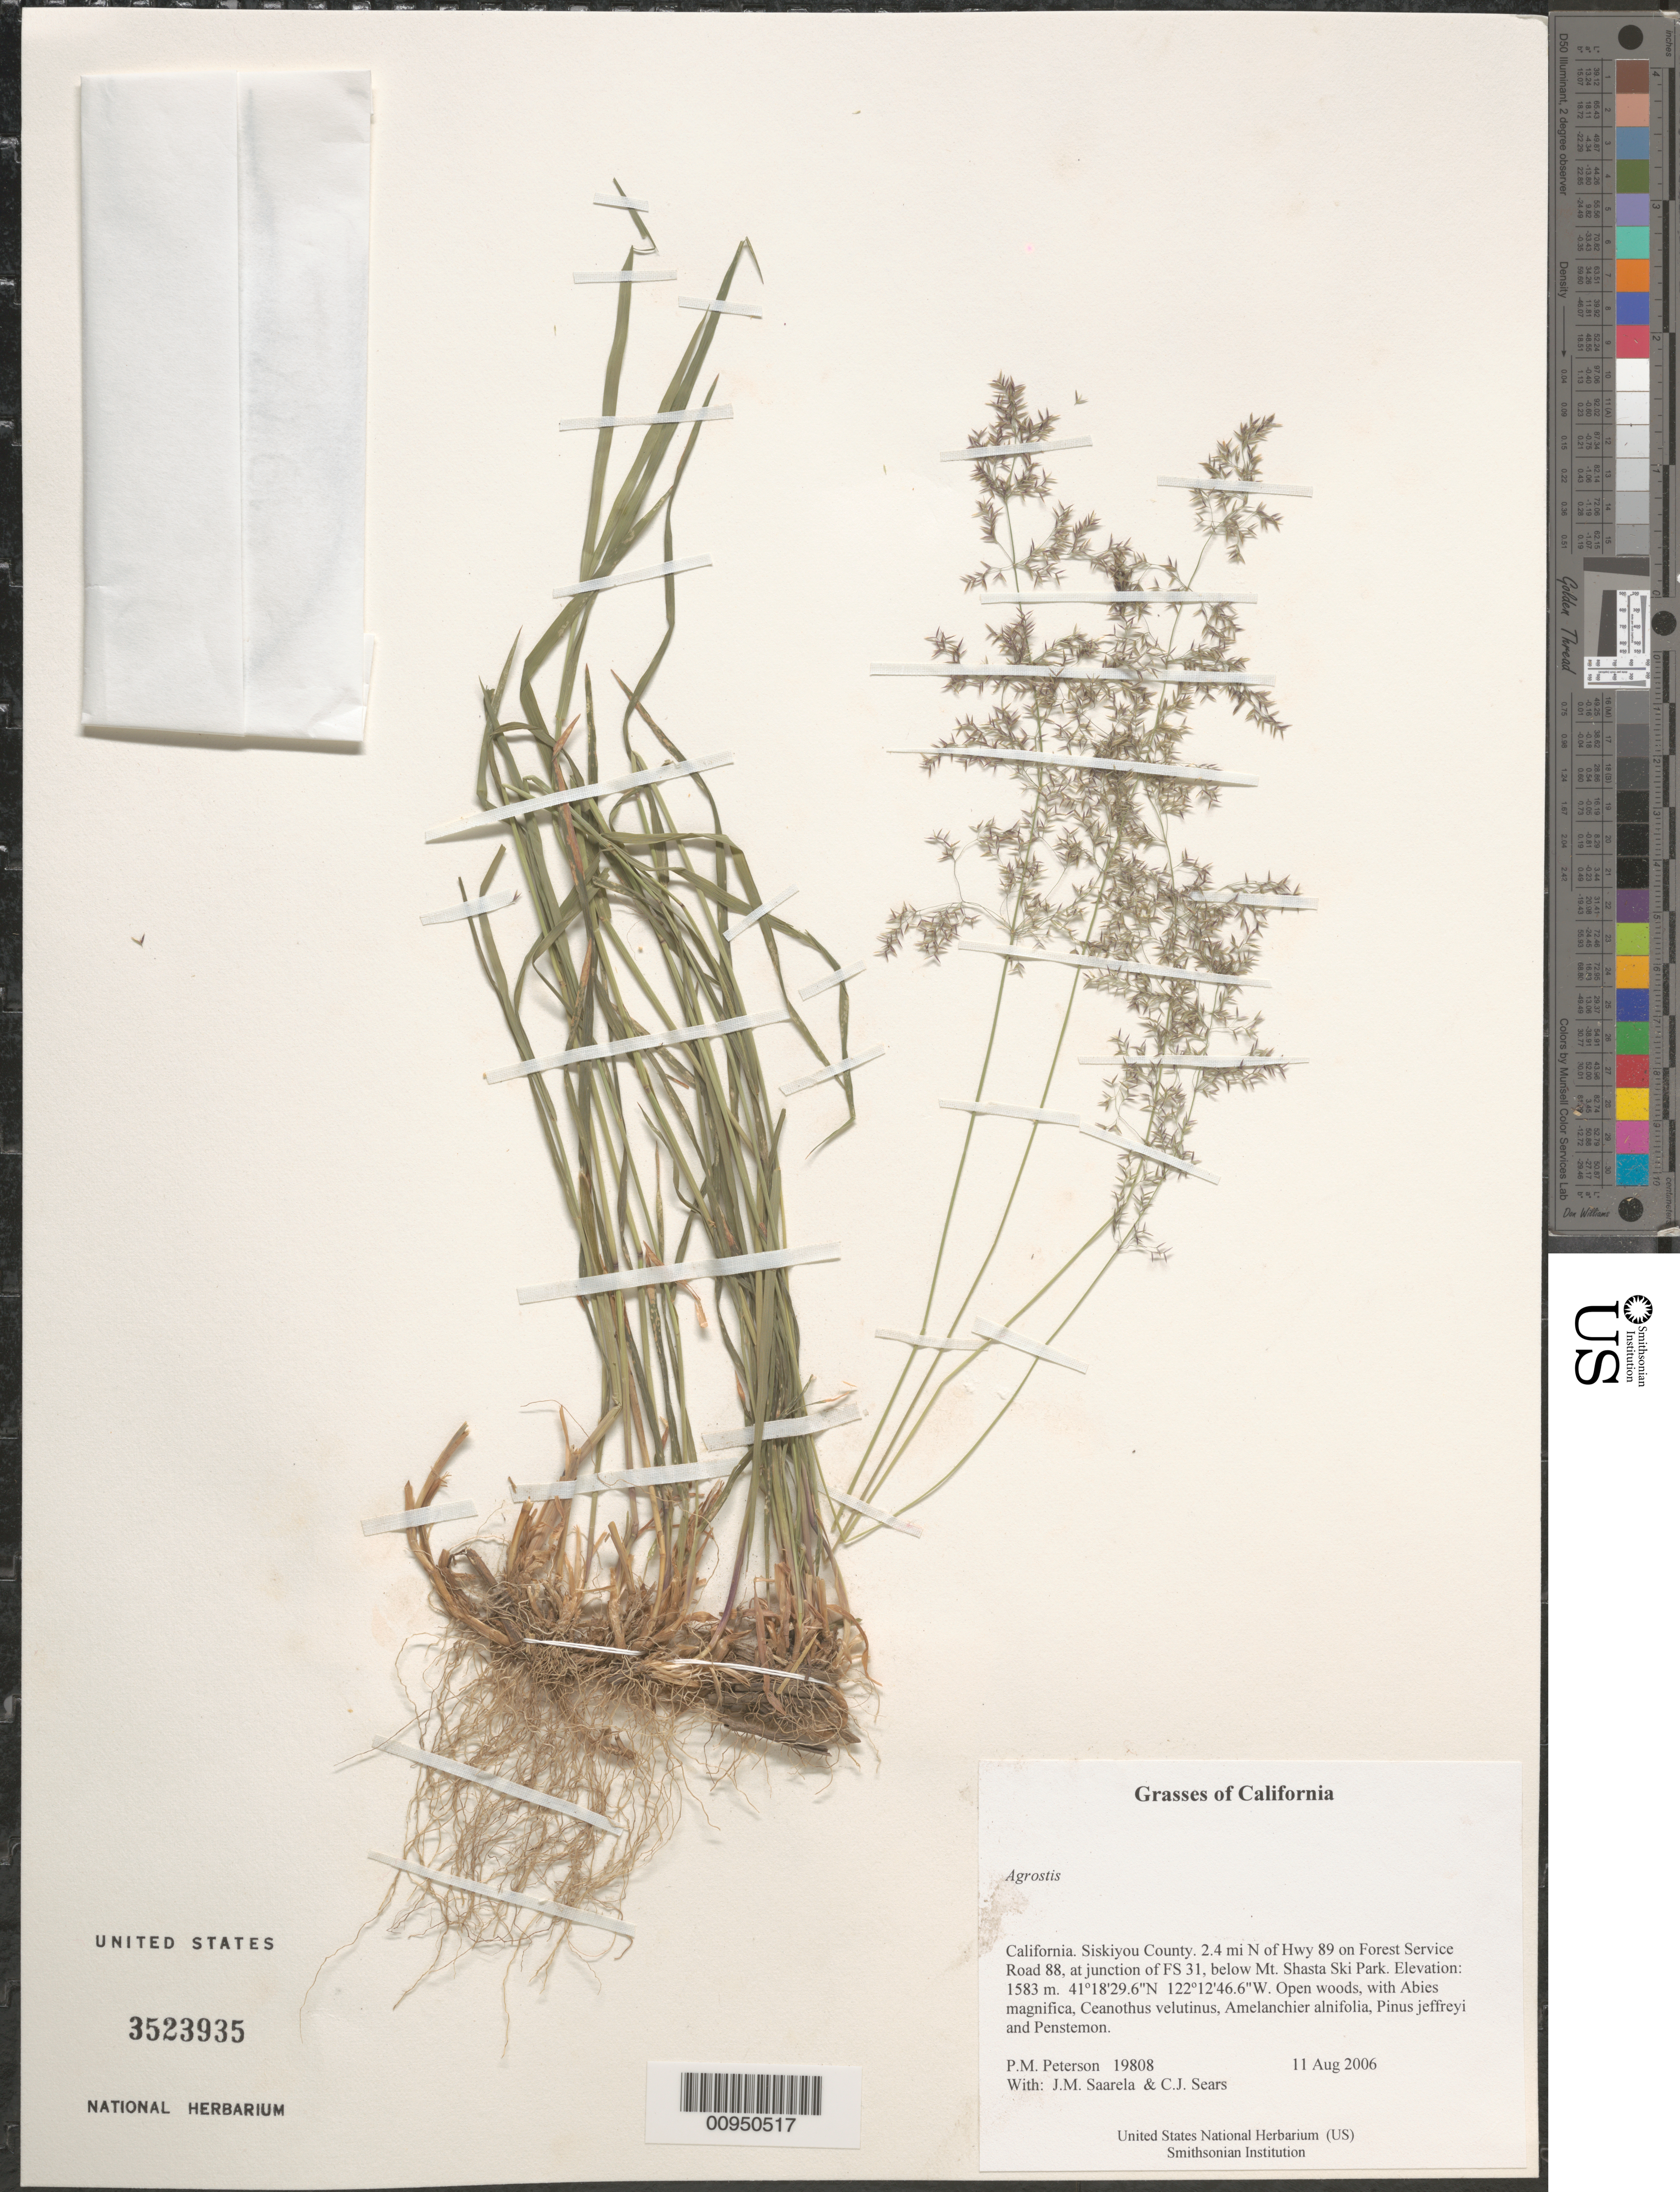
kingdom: Plantae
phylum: Tracheophyta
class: Liliopsida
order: Poales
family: Poaceae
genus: Agrostis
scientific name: Agrostis sp.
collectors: P. M. Peterson, J. Saarela & C. Sears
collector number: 19808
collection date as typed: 11 Aug 2006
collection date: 2006-08-11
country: United States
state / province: California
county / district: Siskiyou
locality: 2.4 mi N of Hwy 89 on Forest Service Road 88, at junction of FS 31, below Mt. Shasta Ski Park.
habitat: Open woods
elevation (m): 1583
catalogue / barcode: US 3523935